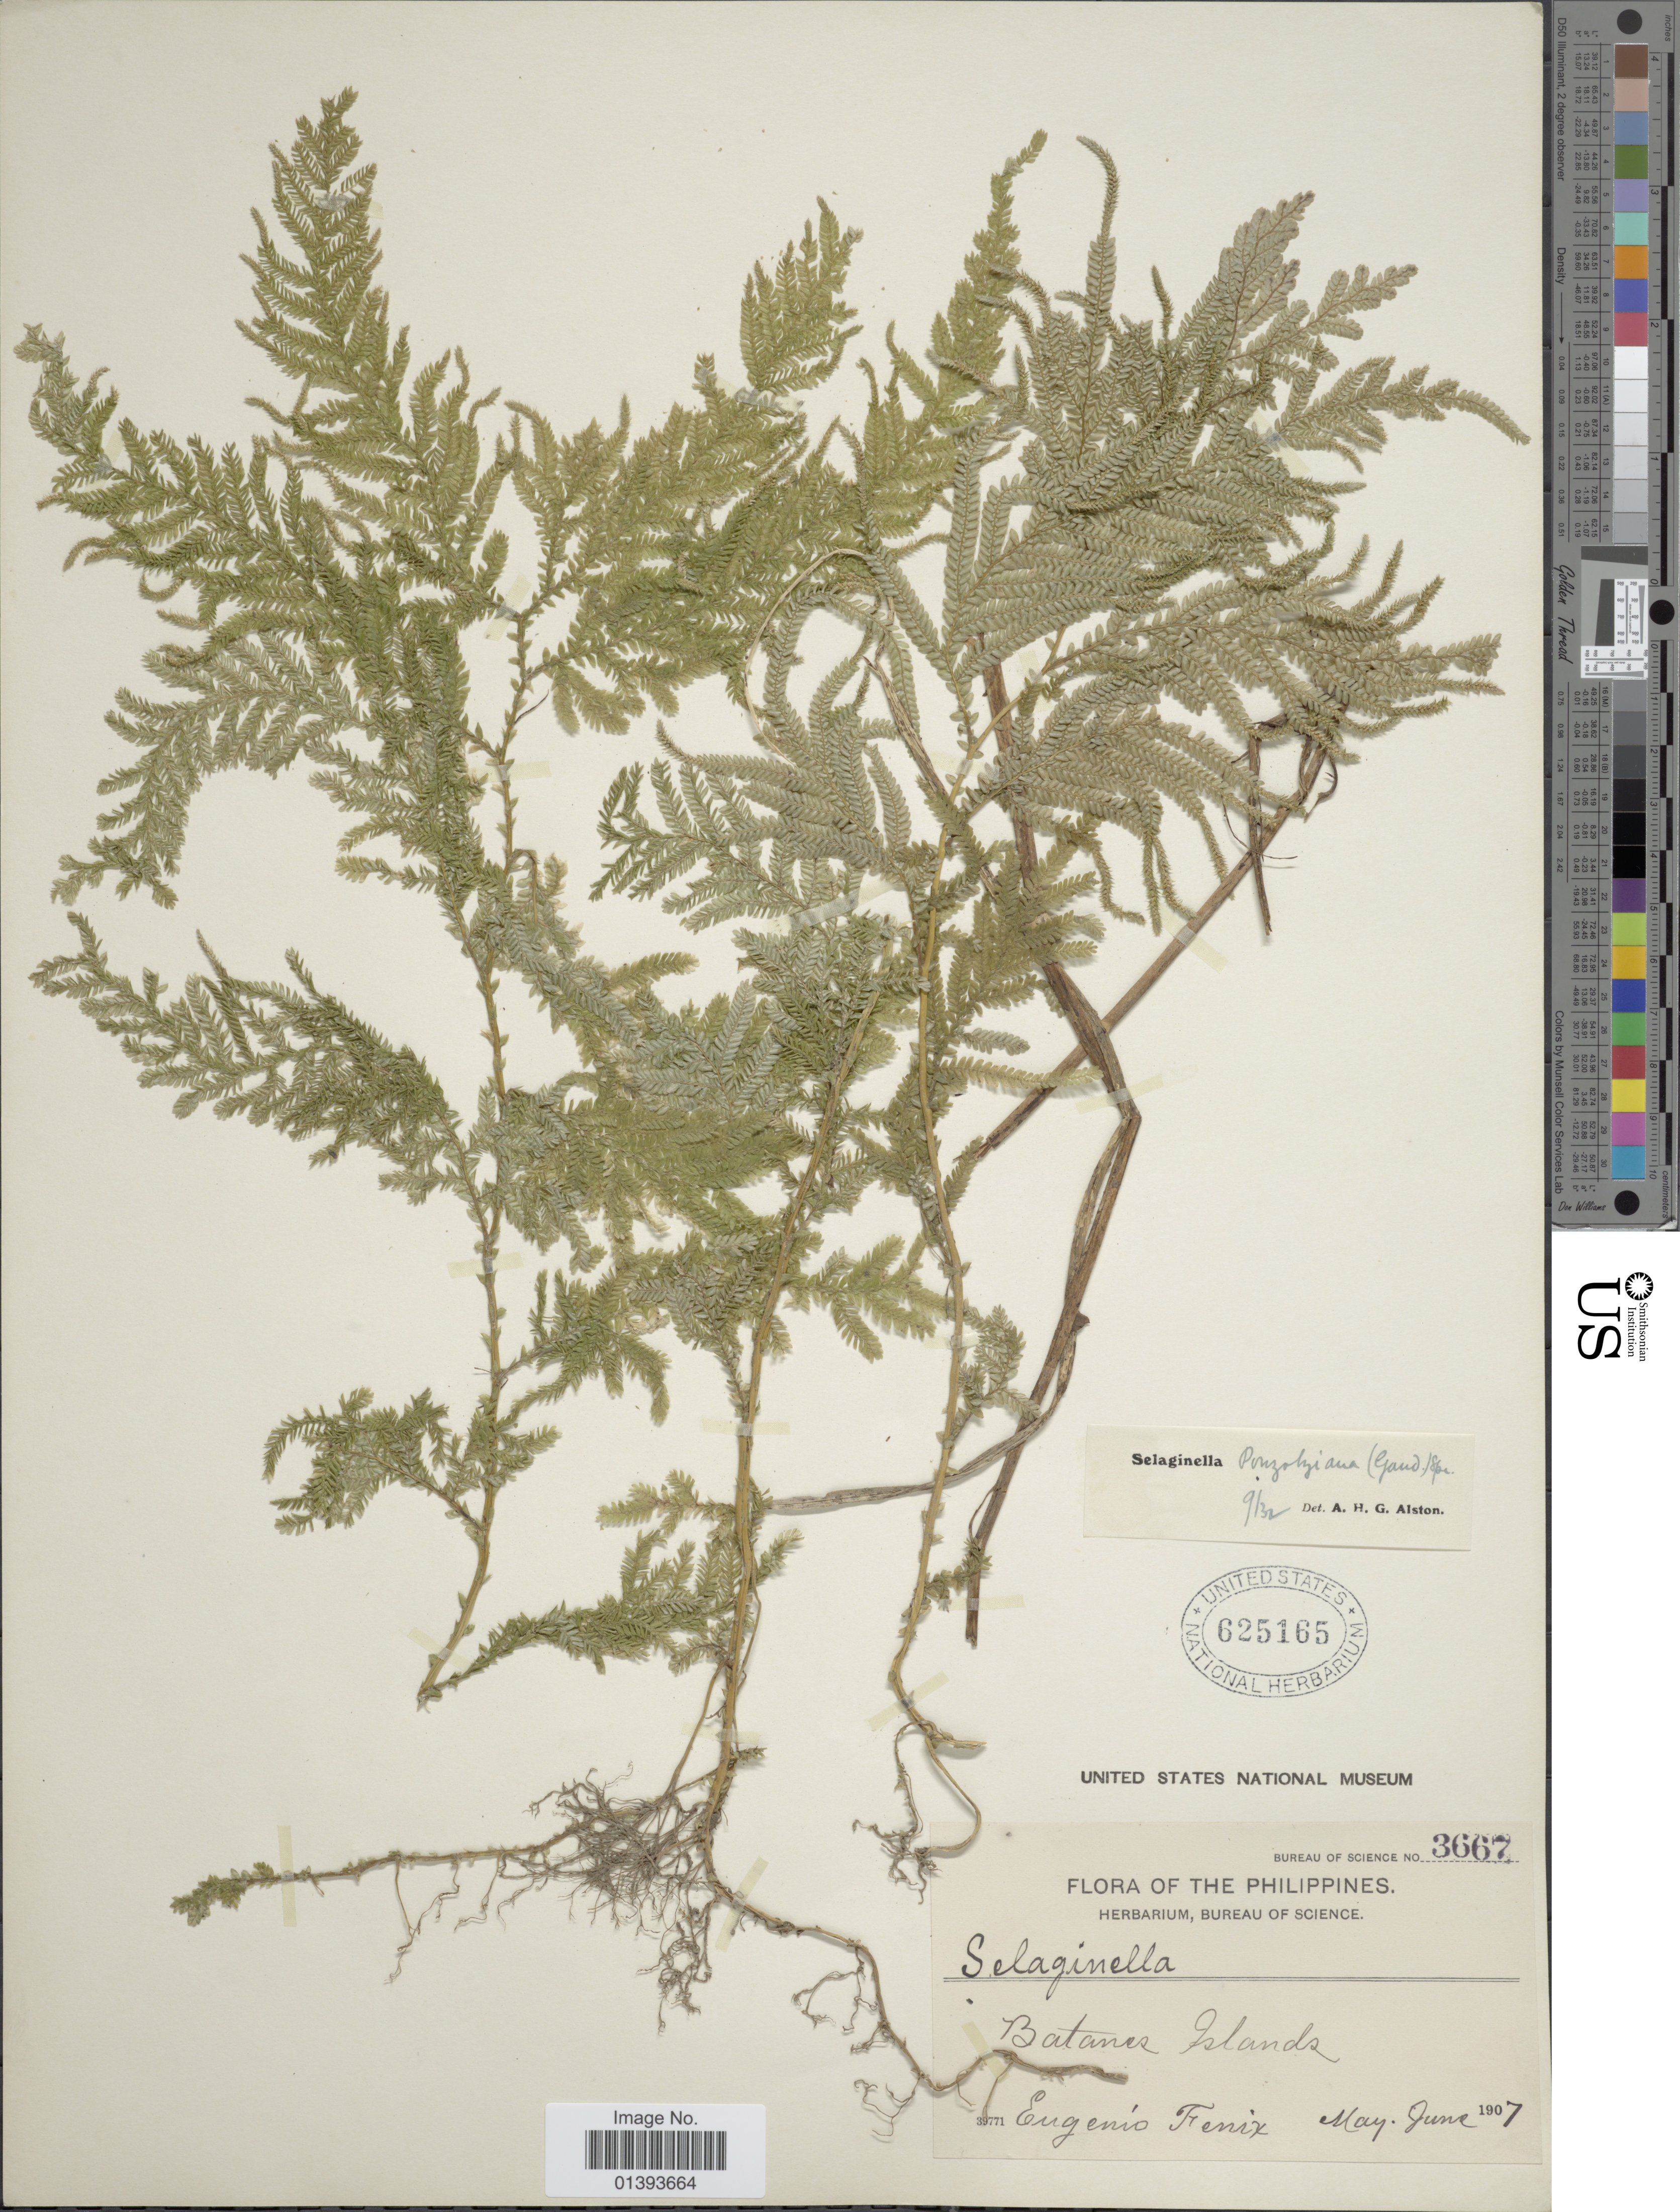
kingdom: Plantae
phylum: Tracheophyta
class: Lycopodiopsida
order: Selaginellales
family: Selaginellaceae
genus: Selaginella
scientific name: Selaginella delicatula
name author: (Desv.) Alston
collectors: E. Fénix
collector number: Bureau of Science 3667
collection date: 1907-05/1907-06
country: Philippines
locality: Batanes Islands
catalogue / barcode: US 625165